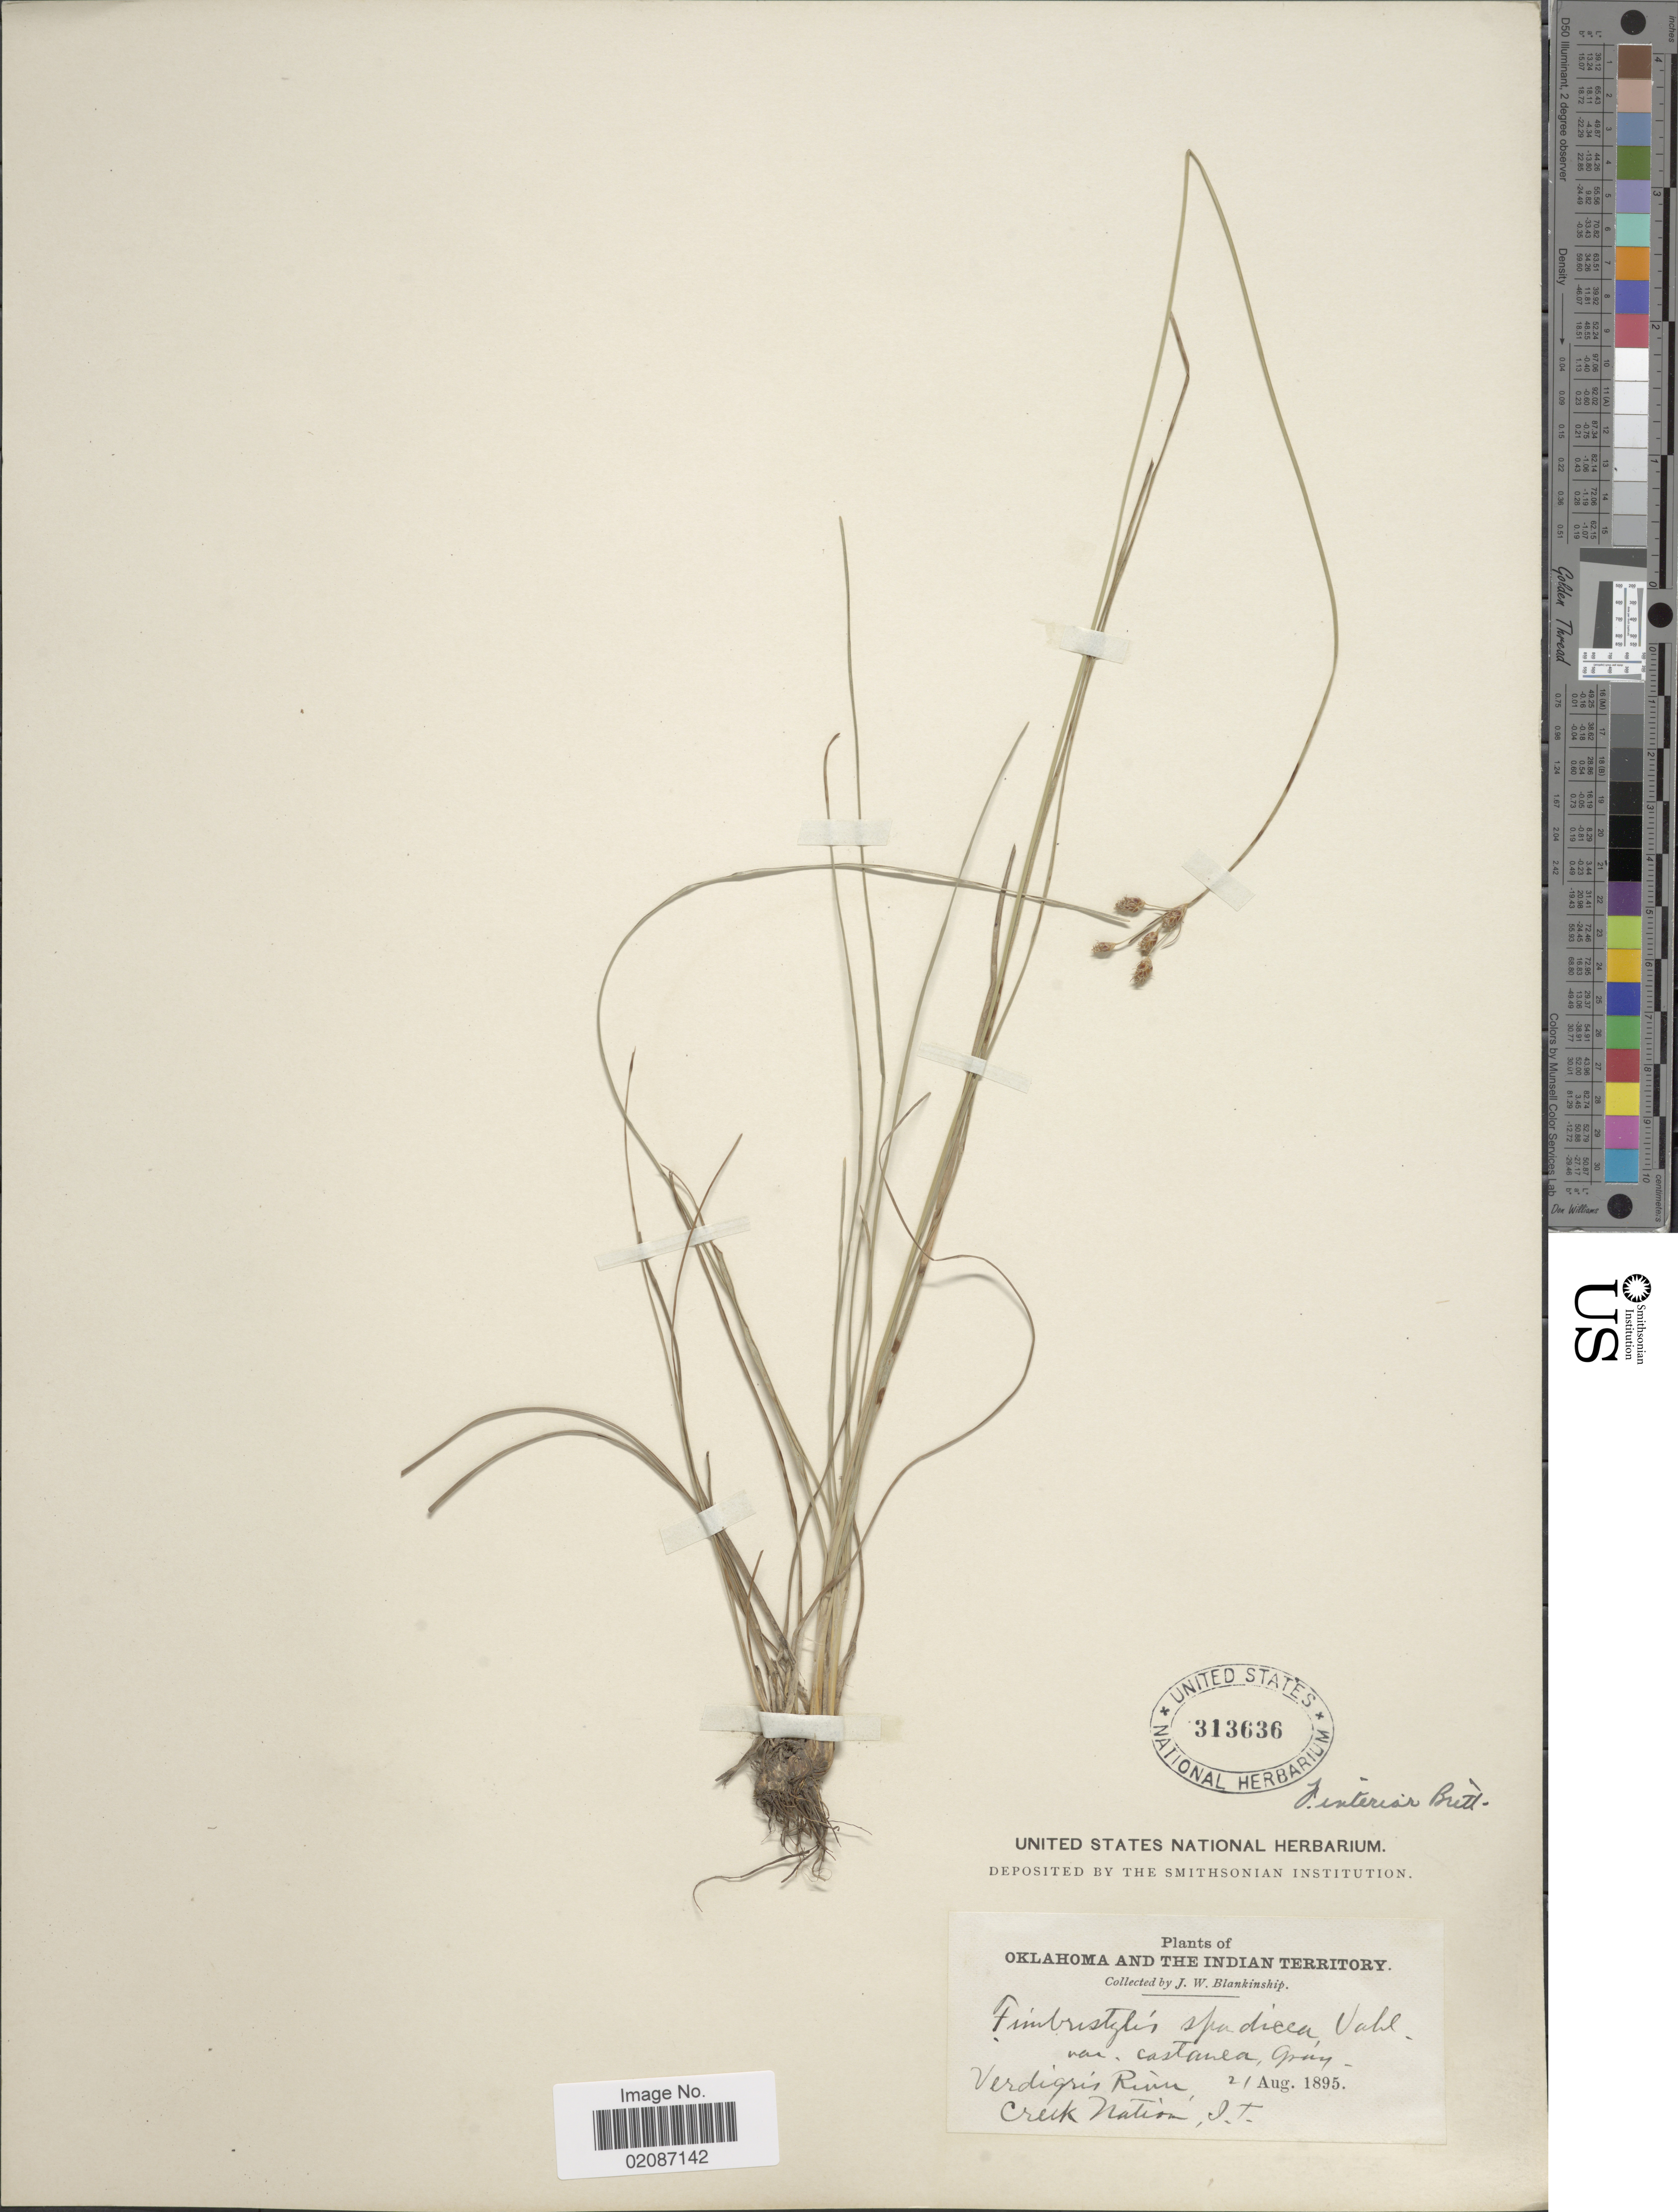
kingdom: Plantae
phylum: Tracheophyta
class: Liliopsida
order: Poales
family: Cyperaceae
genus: Fimbristylis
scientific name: Fimbristylis spadicea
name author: (L.) Vahl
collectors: J. W. Blankinship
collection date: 1895-08-21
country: United States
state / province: Oklahoma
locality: Indian Territory, Verdigris River, Creek Nation, I.T.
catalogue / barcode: US 313636